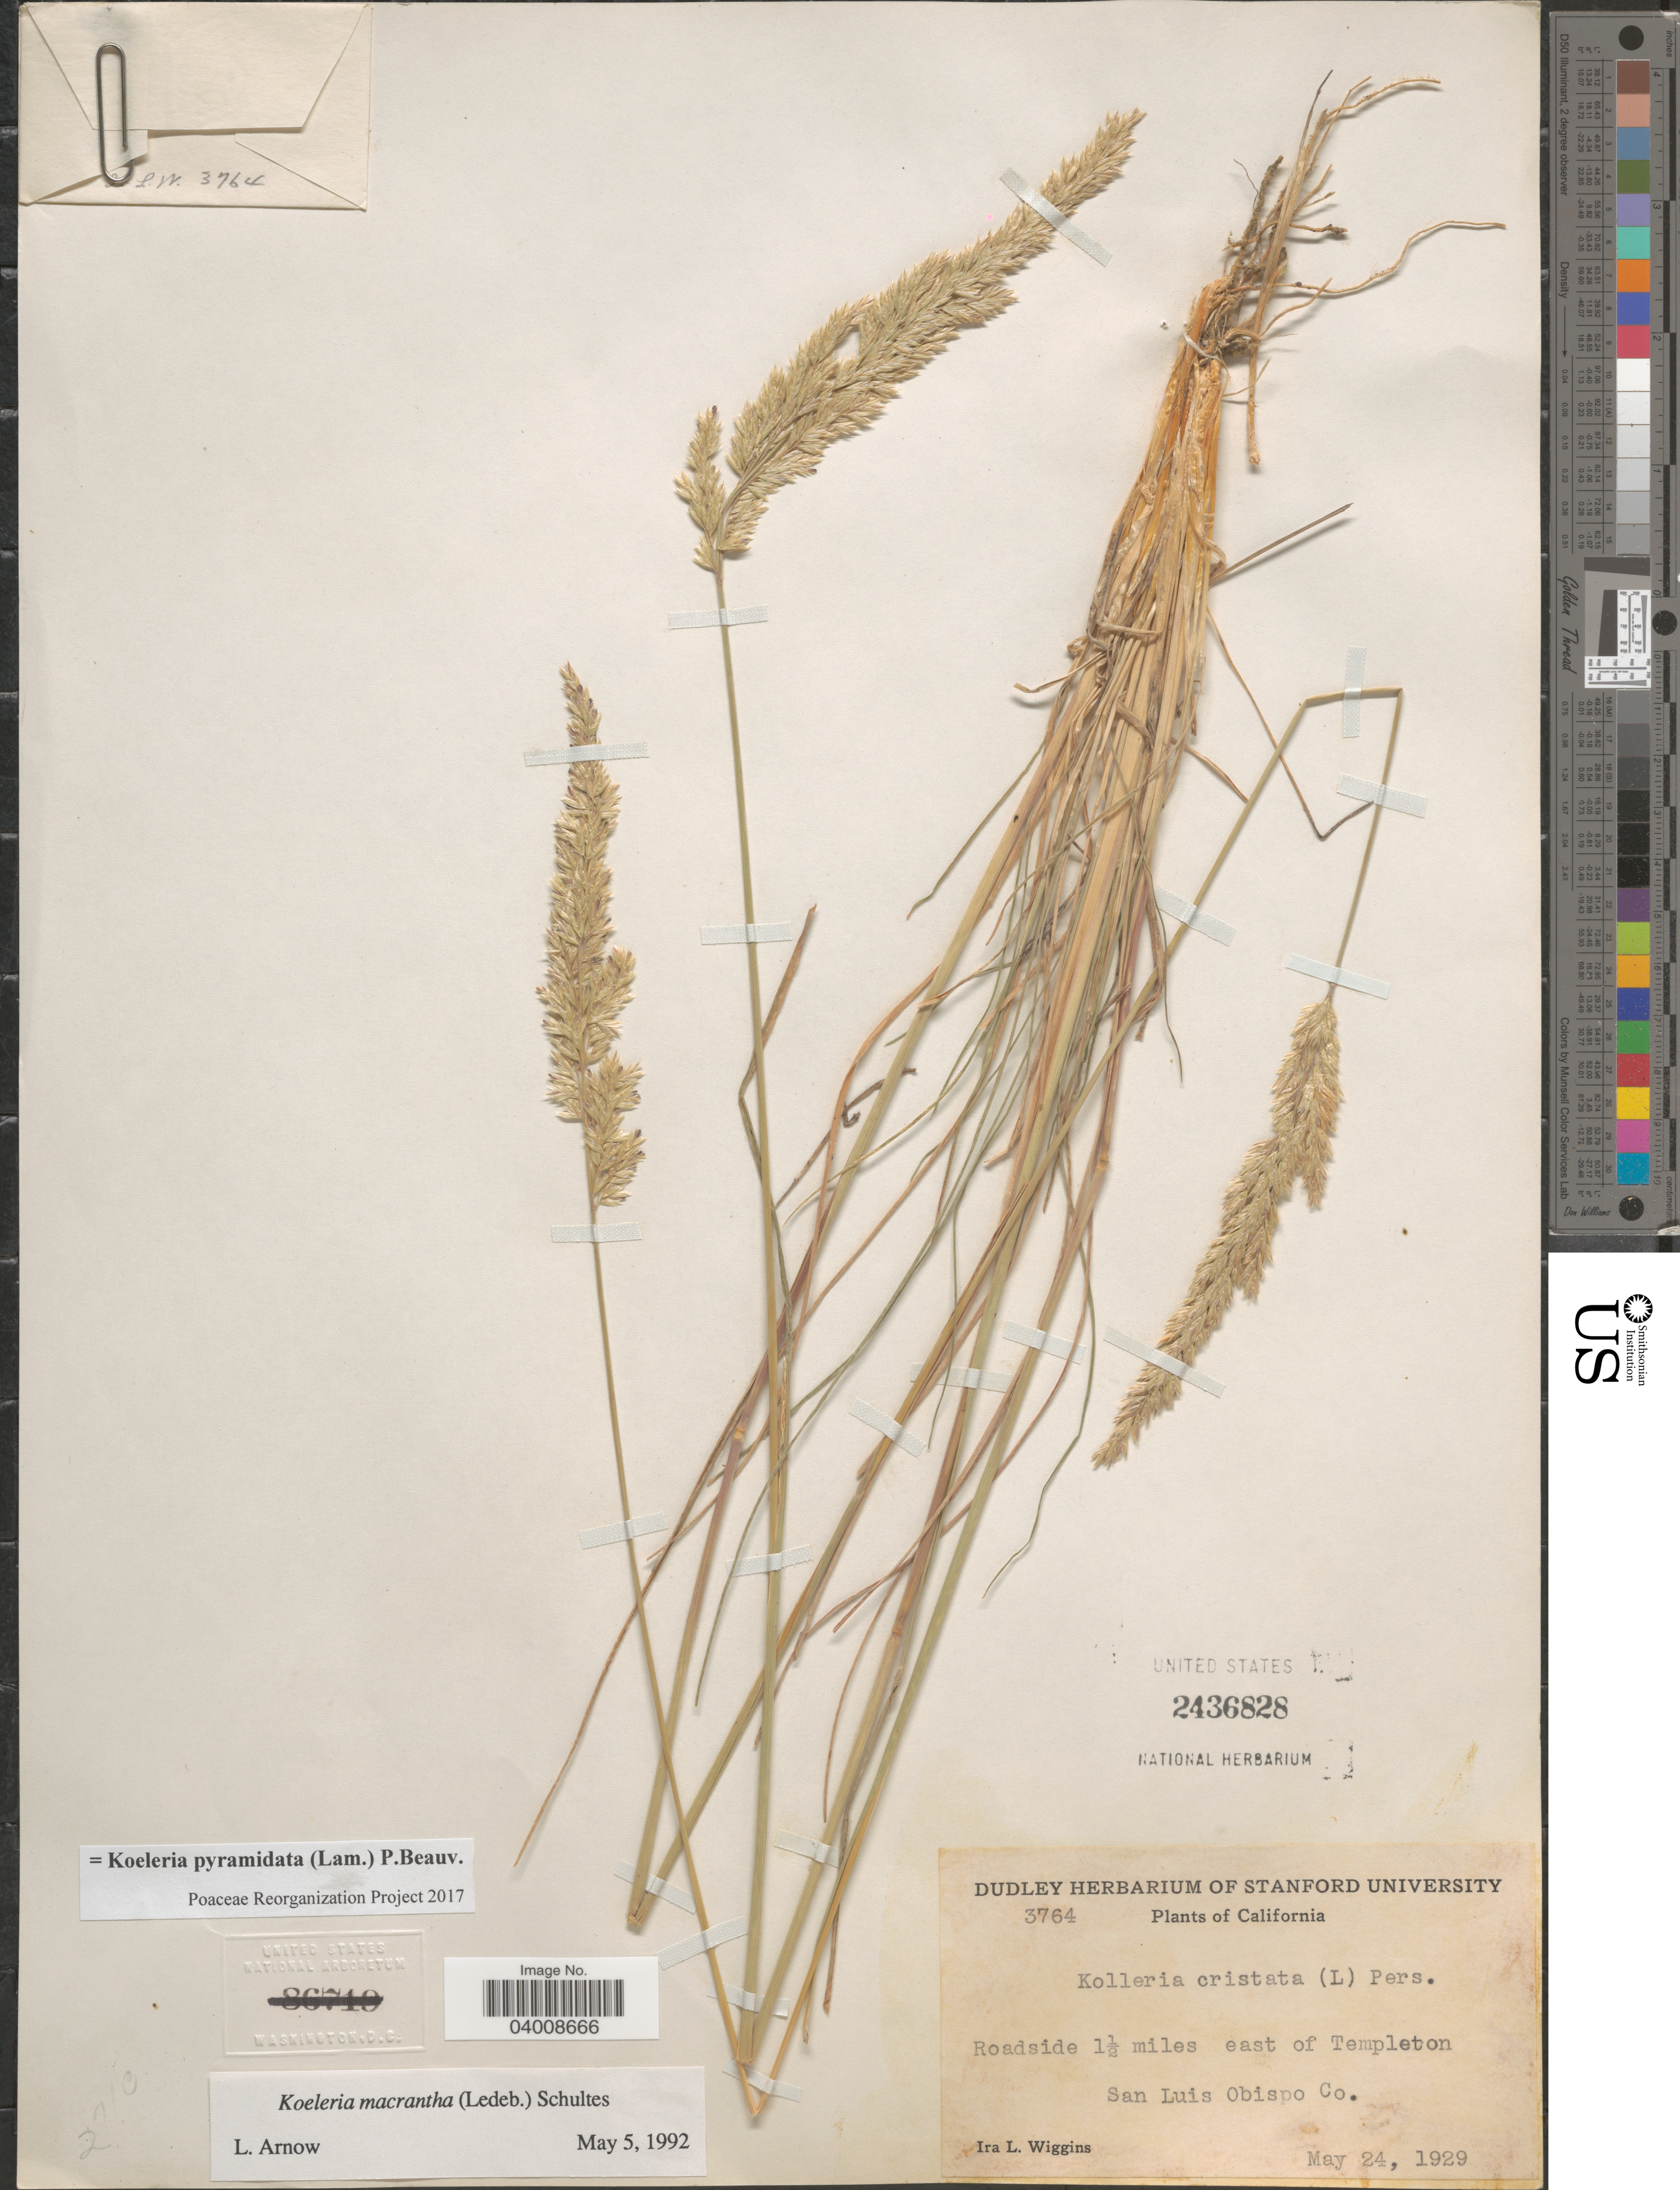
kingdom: Plantae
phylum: Tracheophyta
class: Liliopsida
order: Poales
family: Poaceae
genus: Koeleria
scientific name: Koeleria pyramidata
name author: (Lam.) P. Beauv.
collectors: I. L. Wiggins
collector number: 3764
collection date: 1929-05-24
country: United States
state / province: California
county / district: San Luis Obispo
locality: Roadside 1½ miles east of Templeton. San Luis Obispo Co.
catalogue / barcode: US 2436828